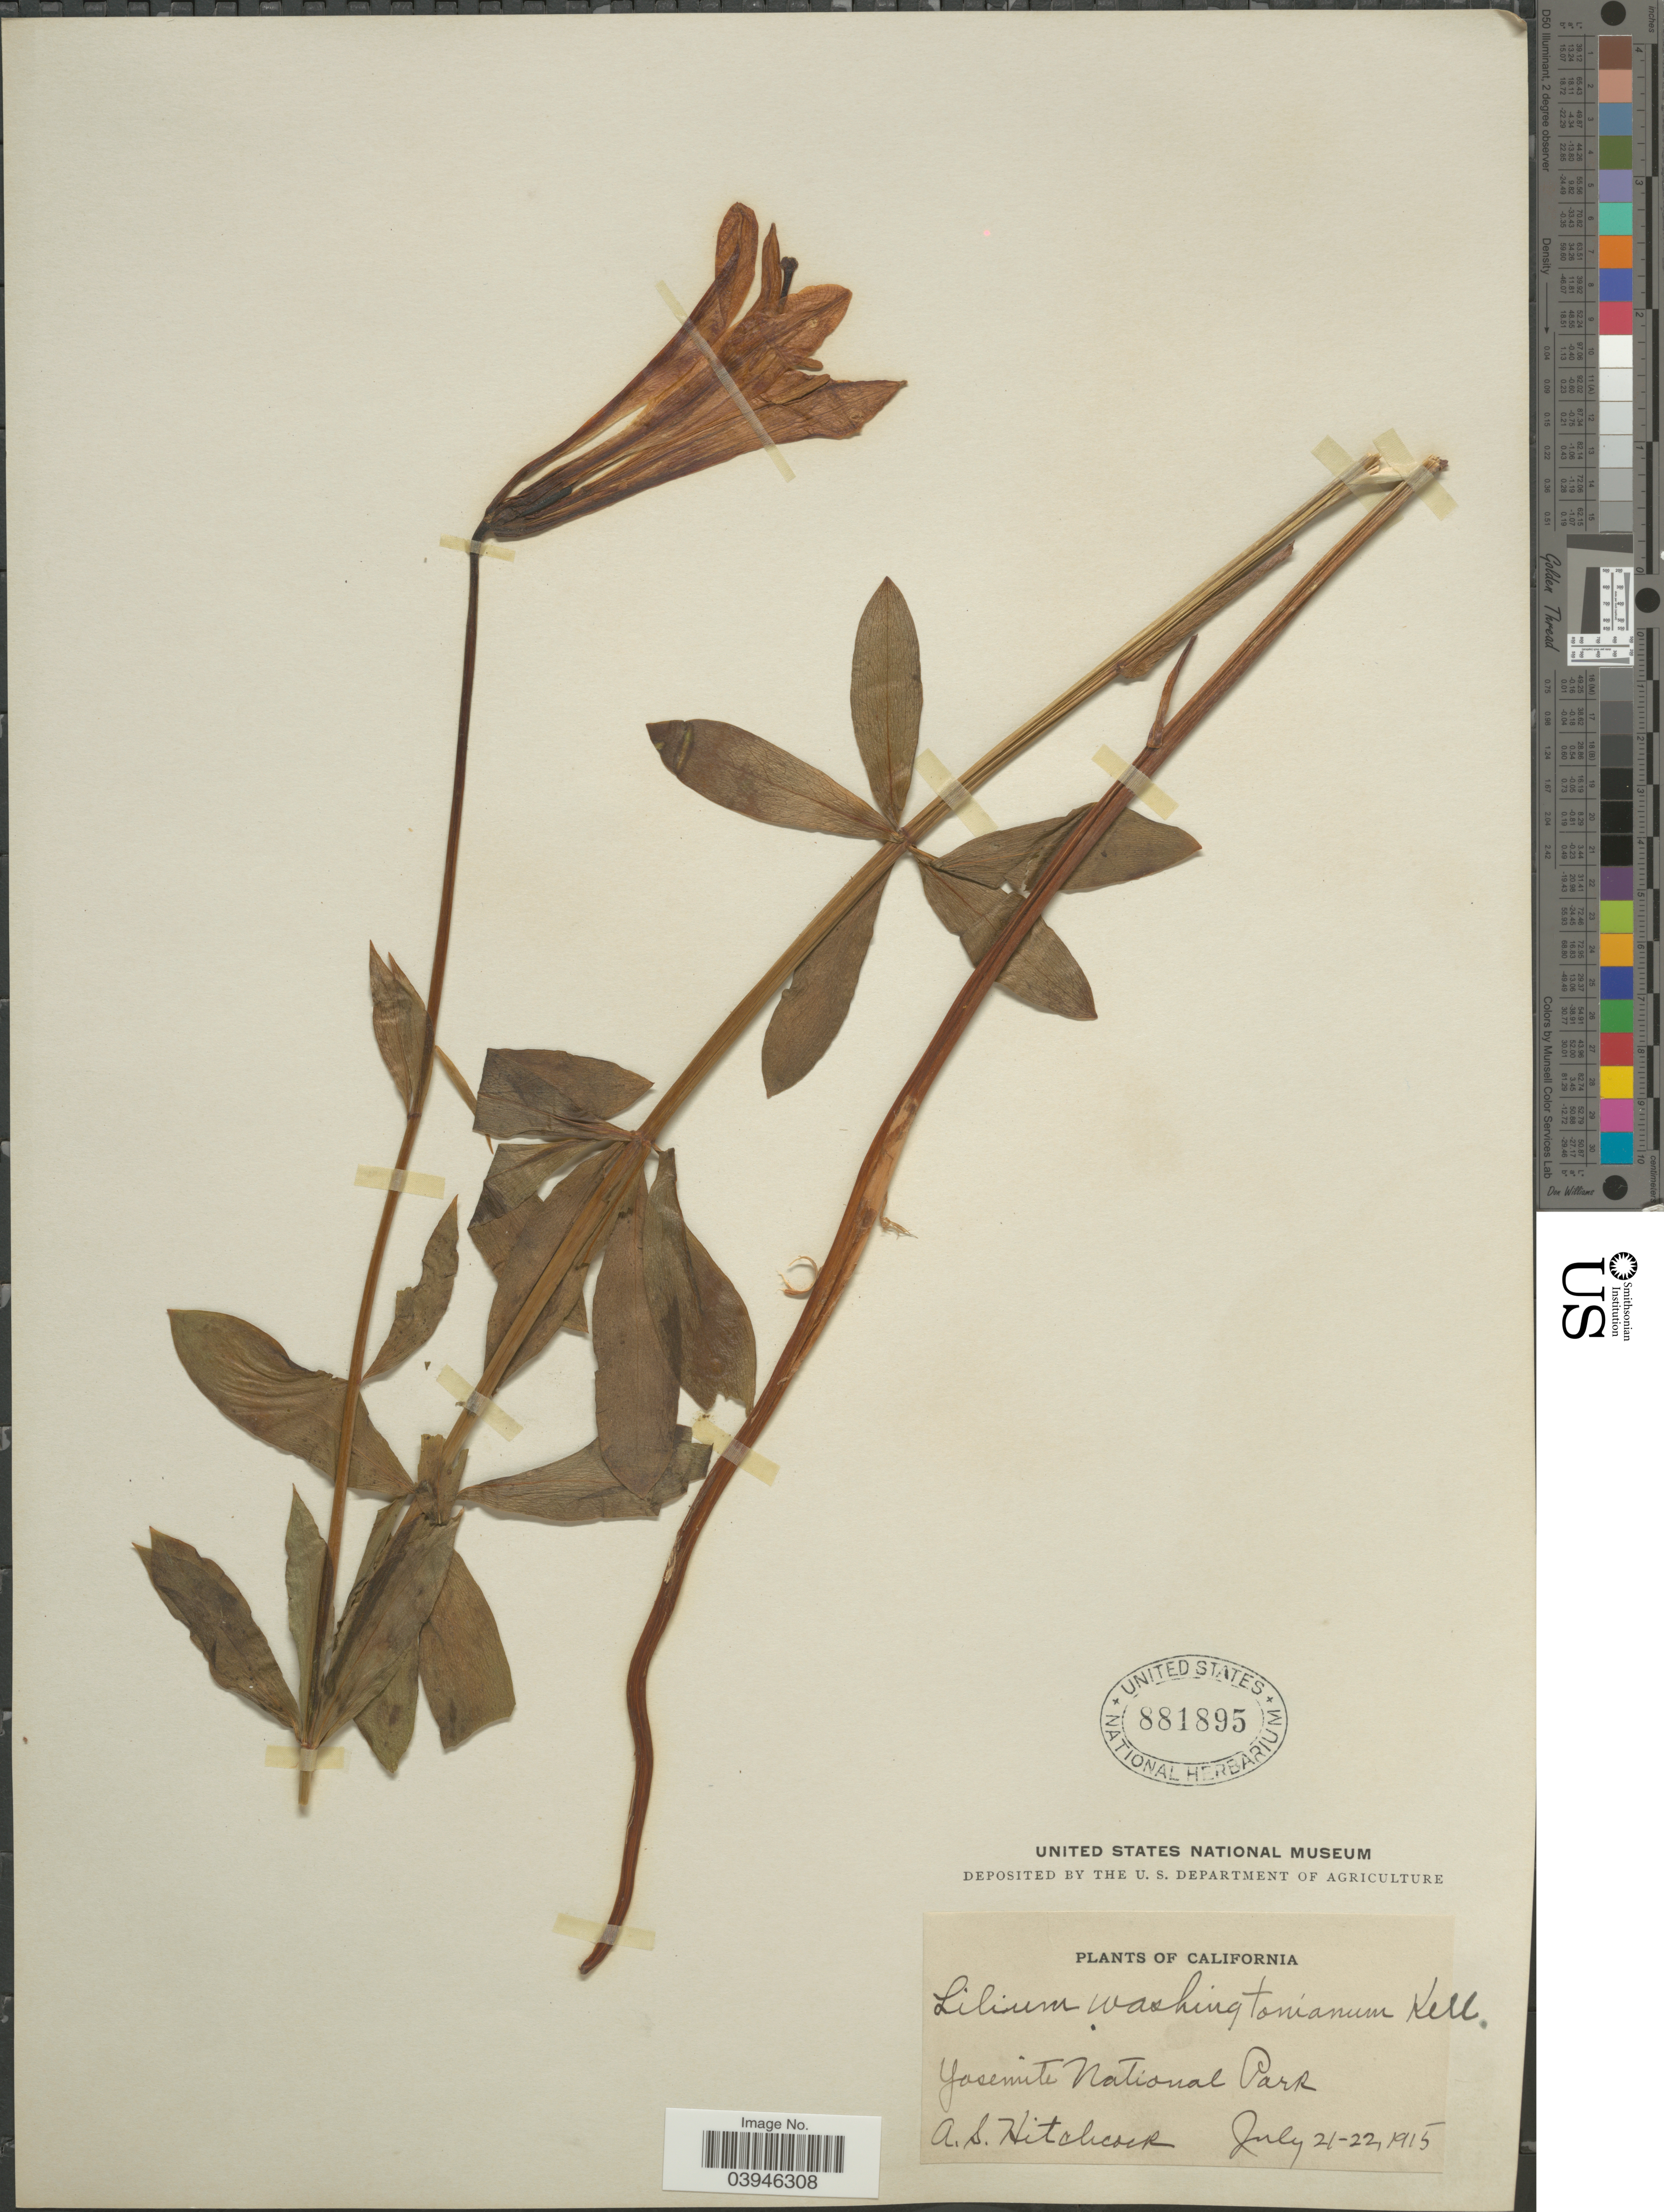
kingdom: Plantae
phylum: Tracheophyta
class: Liliopsida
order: Liliales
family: Liliaceae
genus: Lilium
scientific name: Lilium washingtonianum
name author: Kellogg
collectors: A. S. Hitchcock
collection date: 1915-07-21/1915-07-22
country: United States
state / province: California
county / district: Mariposa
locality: Yosemite National Park.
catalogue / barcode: US 881895